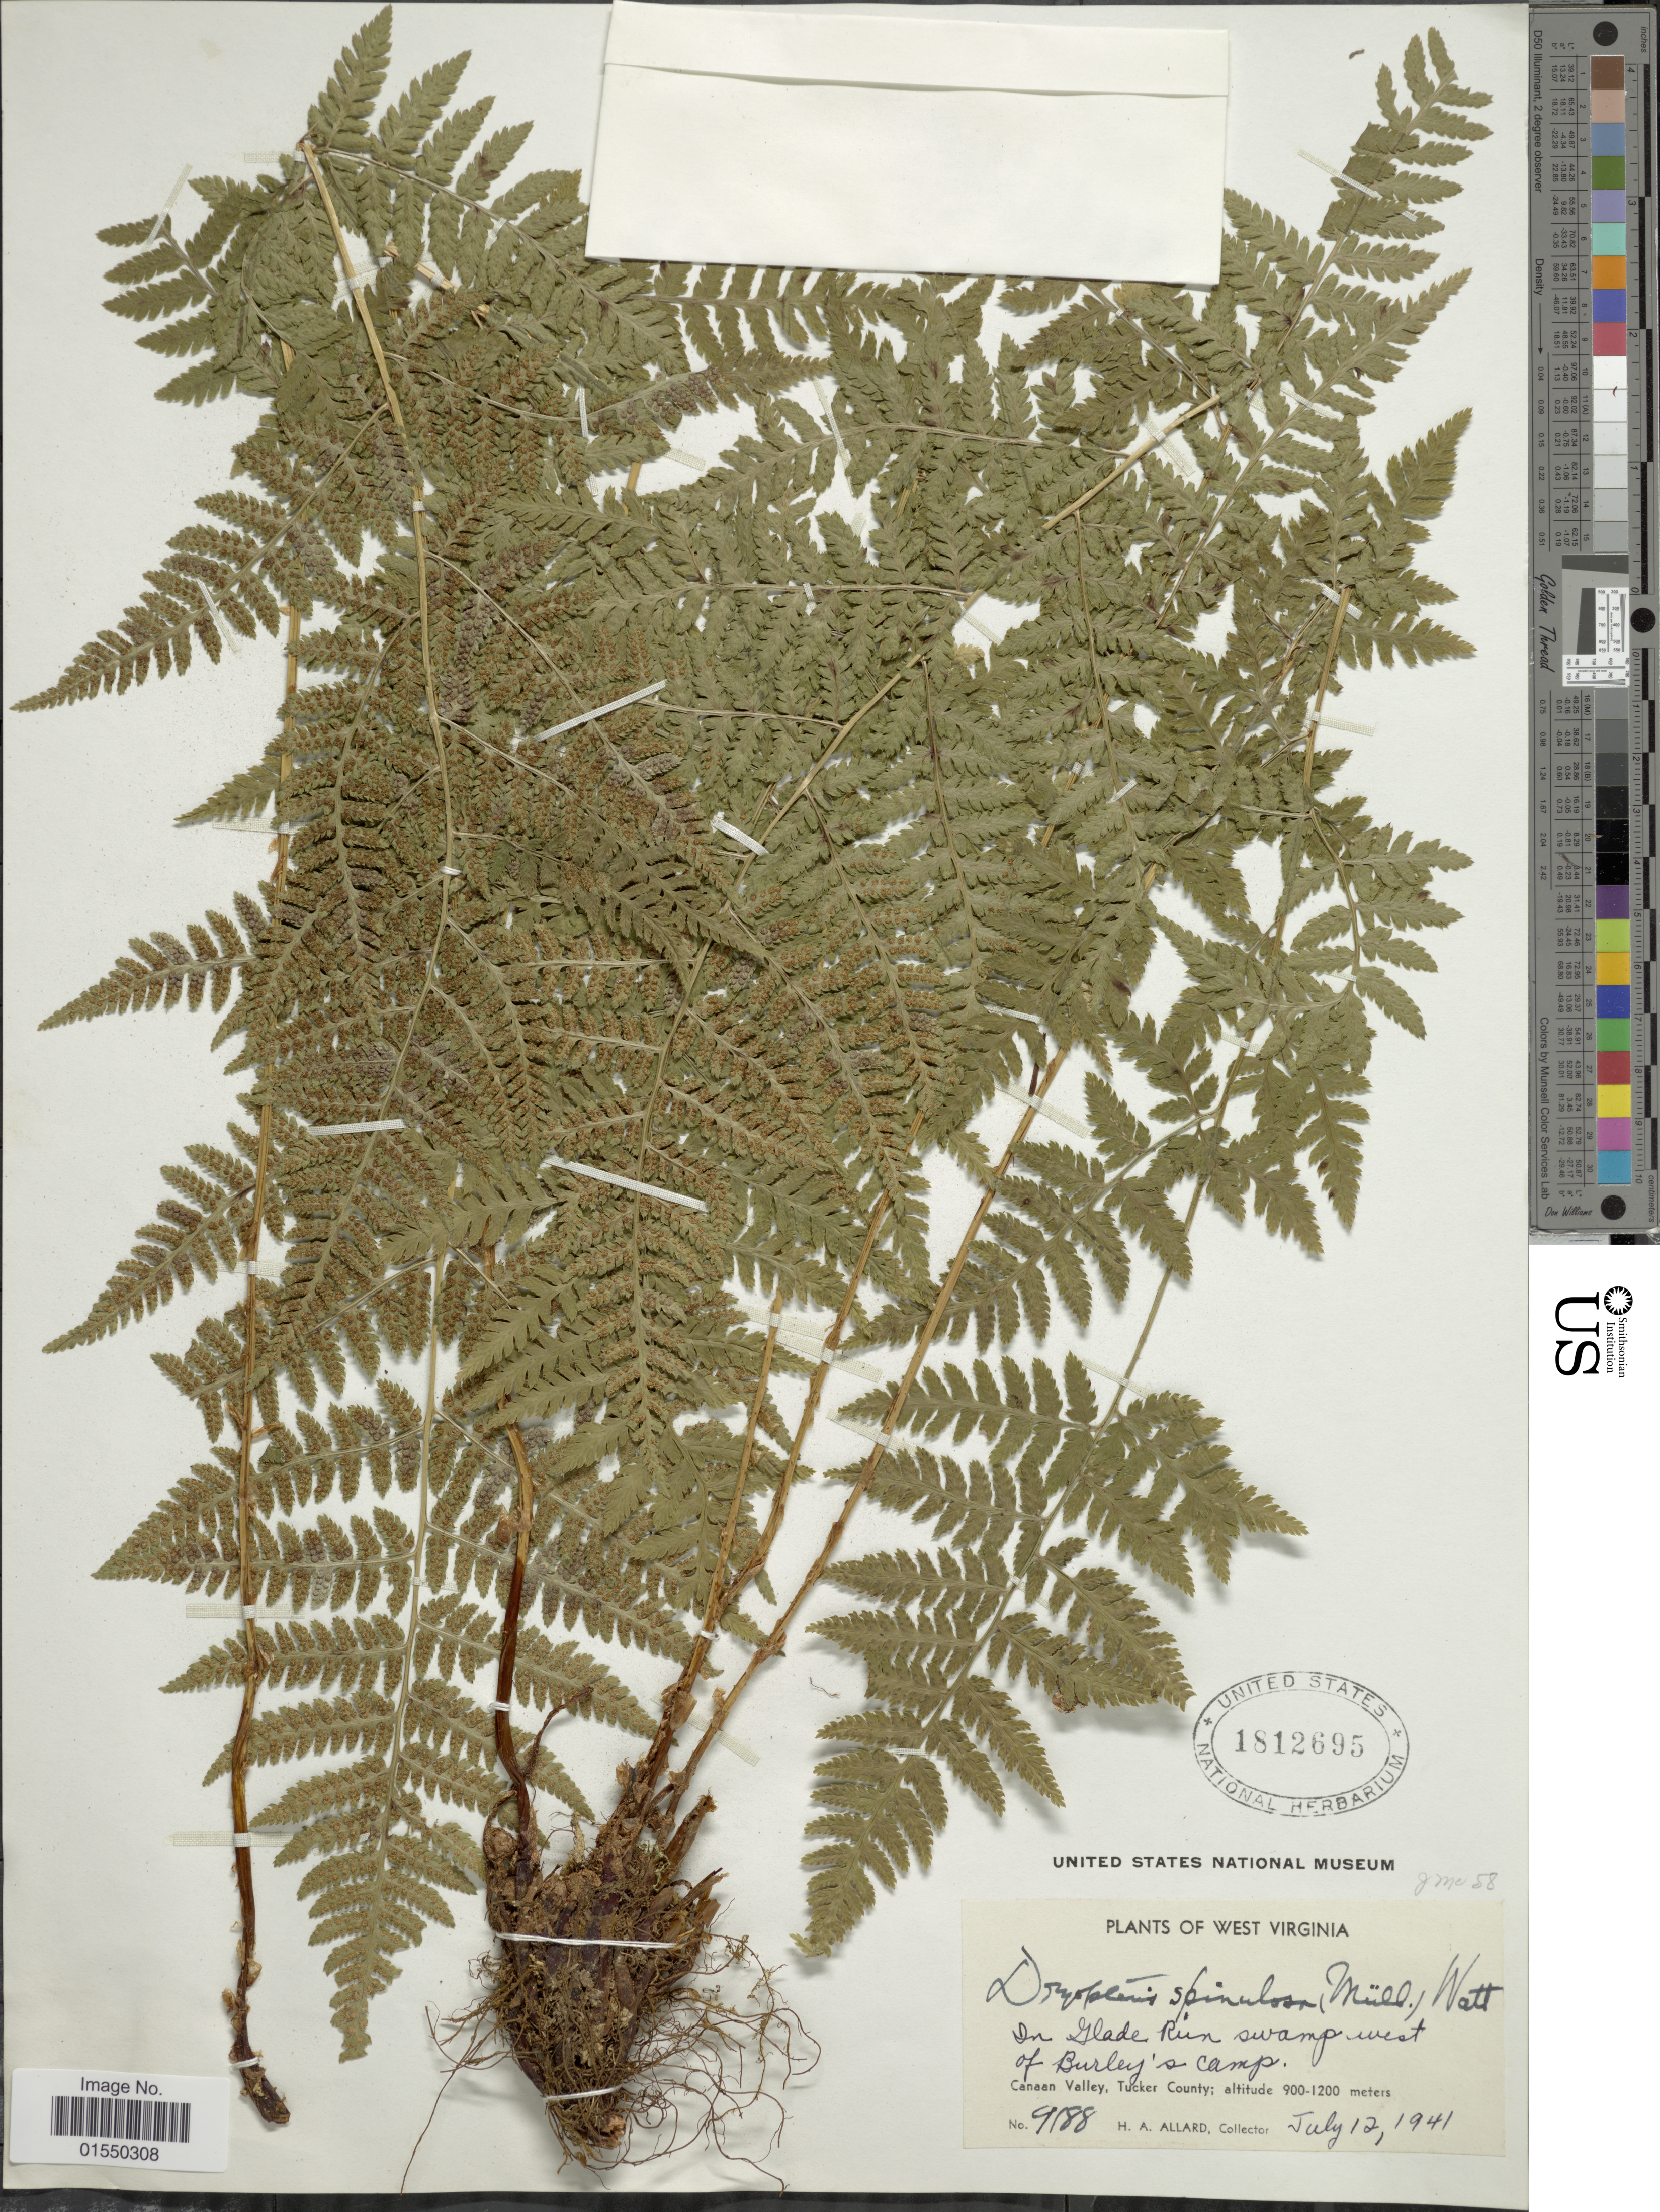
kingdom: Plantae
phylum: Tracheophyta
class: Polypodiopsida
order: Polypodiales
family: Dryopteridaceae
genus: Dryopteris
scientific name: Dryopteris carthusiana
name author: (Villars) H.P. Fuchs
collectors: H. A. Allard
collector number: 9188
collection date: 1941-07-12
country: United States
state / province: West Virginia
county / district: Tucker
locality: On Glade Run swamp west of Burley's camp, Canaan Valley, Tucker County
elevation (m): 900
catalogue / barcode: US 1812695